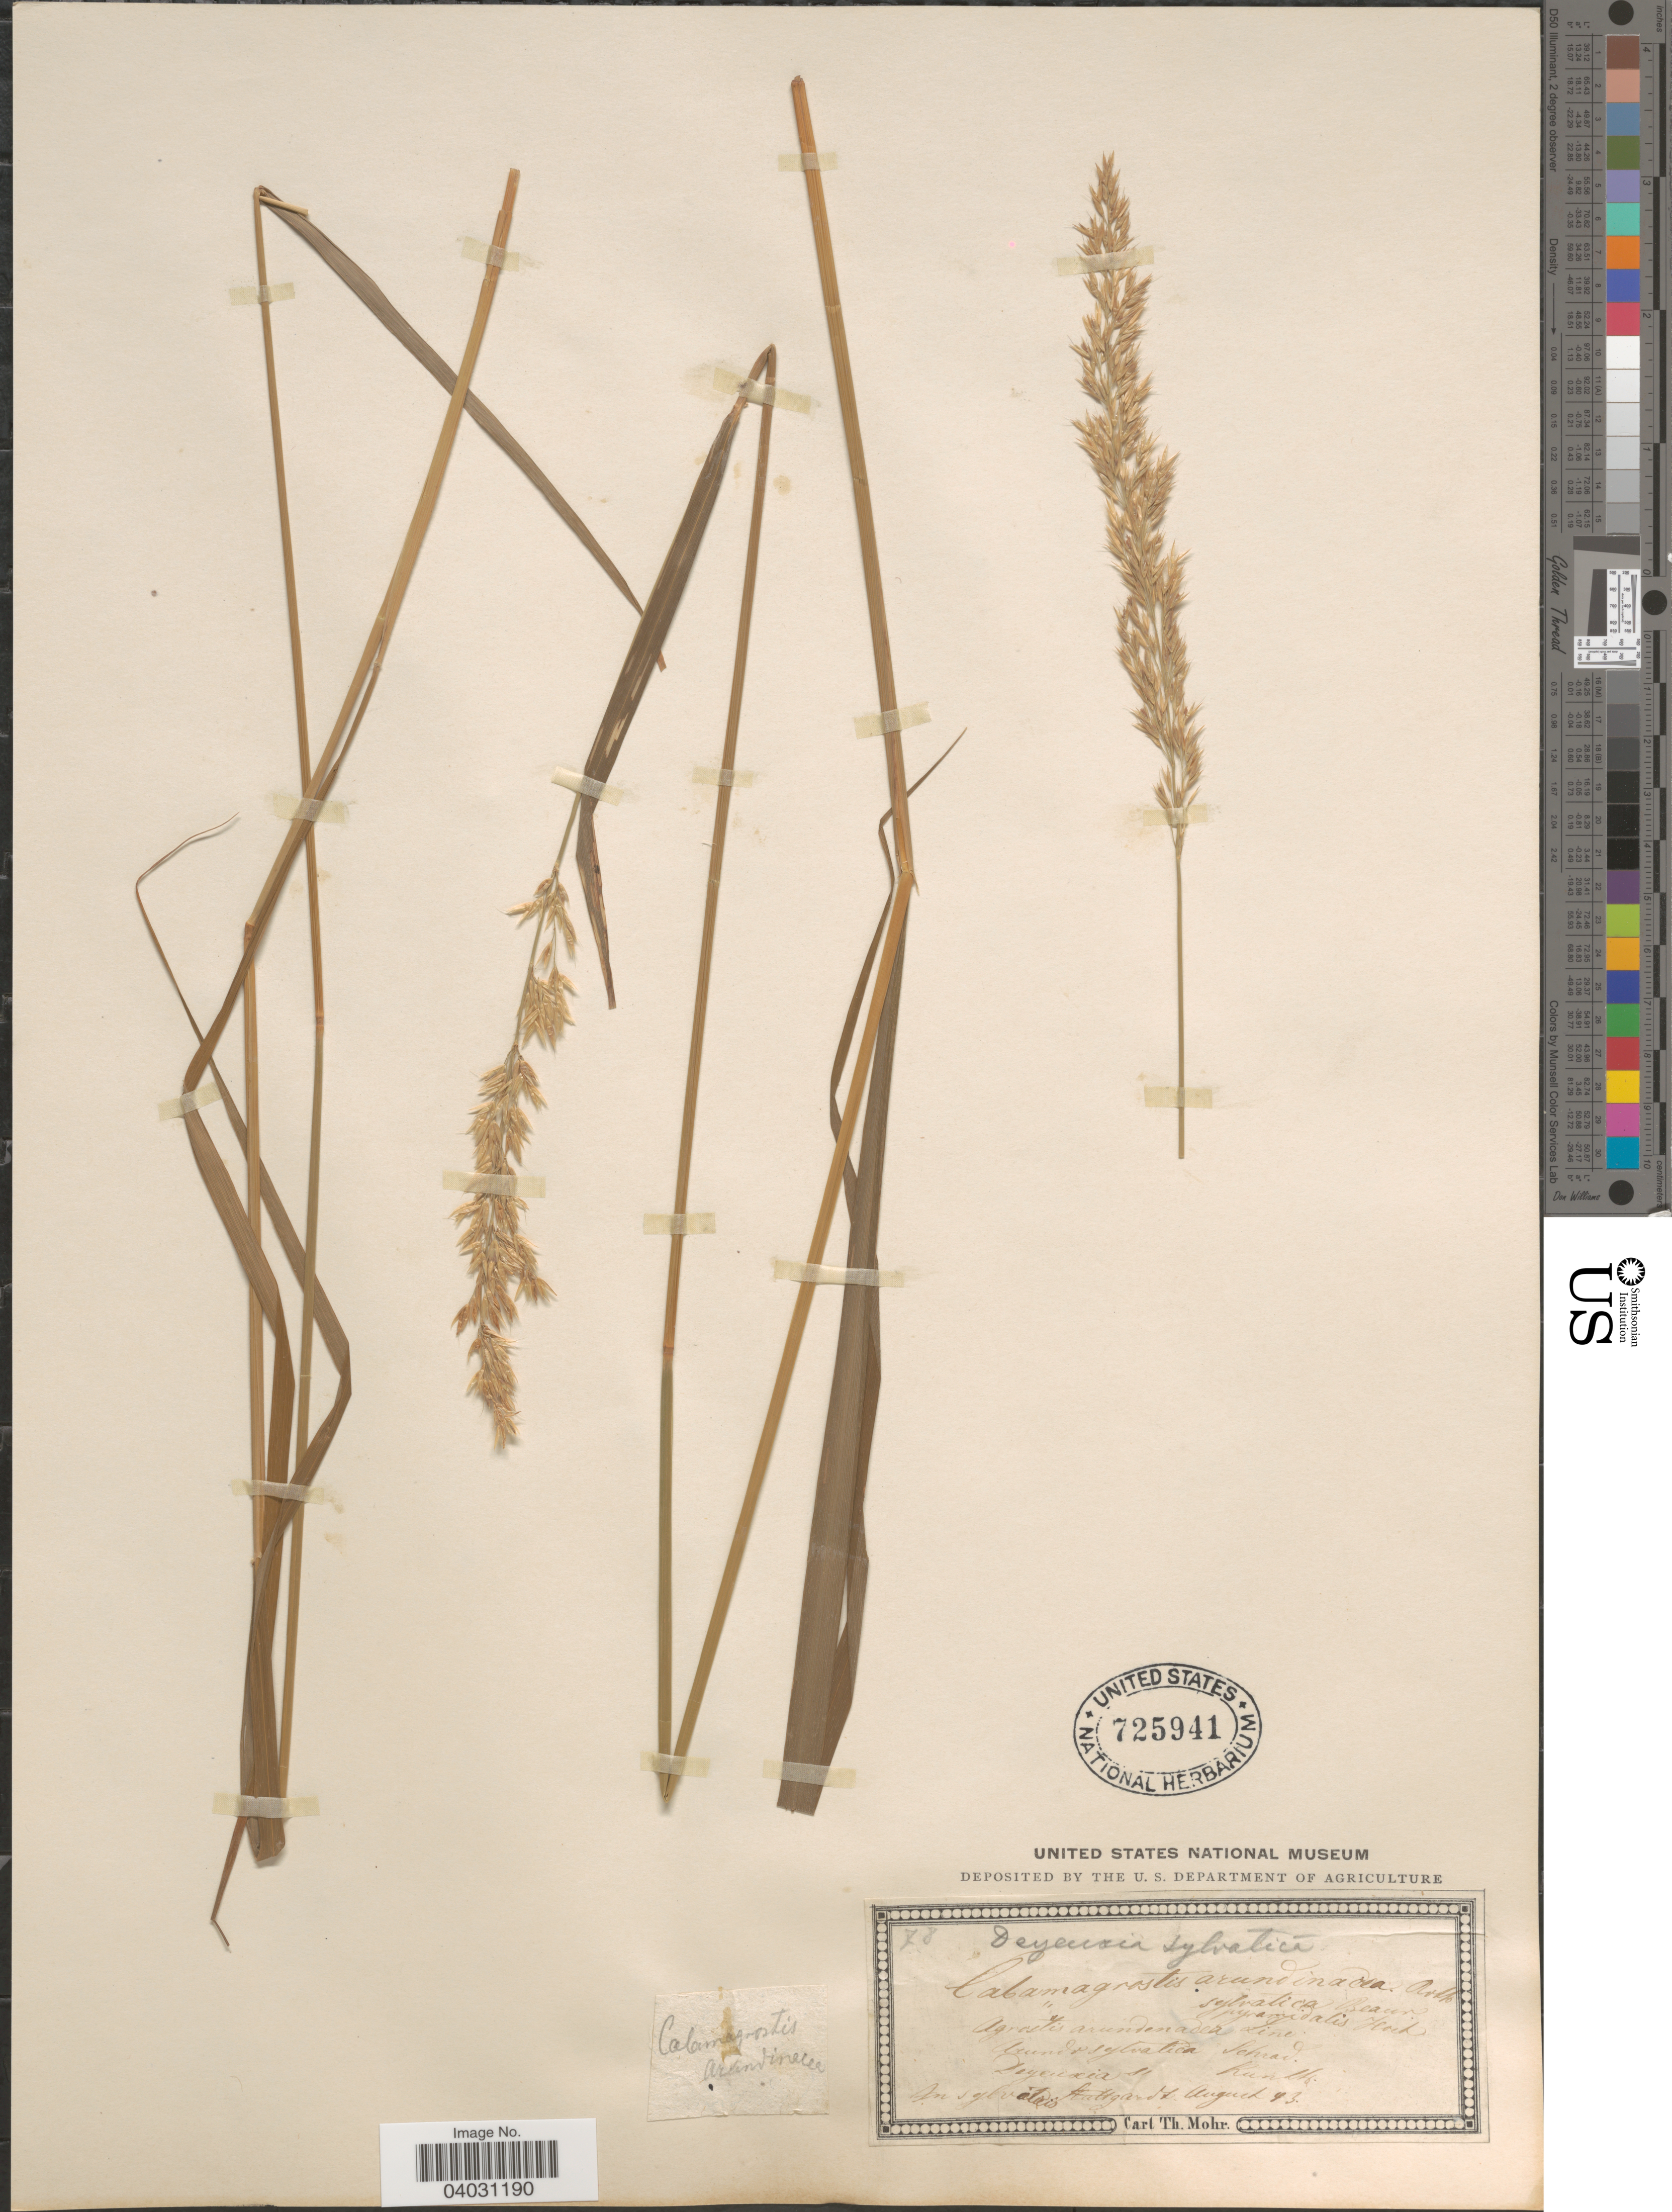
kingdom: Plantae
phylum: Tracheophyta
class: Liliopsida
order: Poales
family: Poaceae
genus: Calamagrostis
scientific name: Calamagrostis arundinacea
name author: (L.) Roth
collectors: Mohr, C. T. (herbarium)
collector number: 78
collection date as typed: Transcribed d/m/y: /8/93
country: Germany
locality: In sylvatuis Stuttgardt.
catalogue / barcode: US 725941